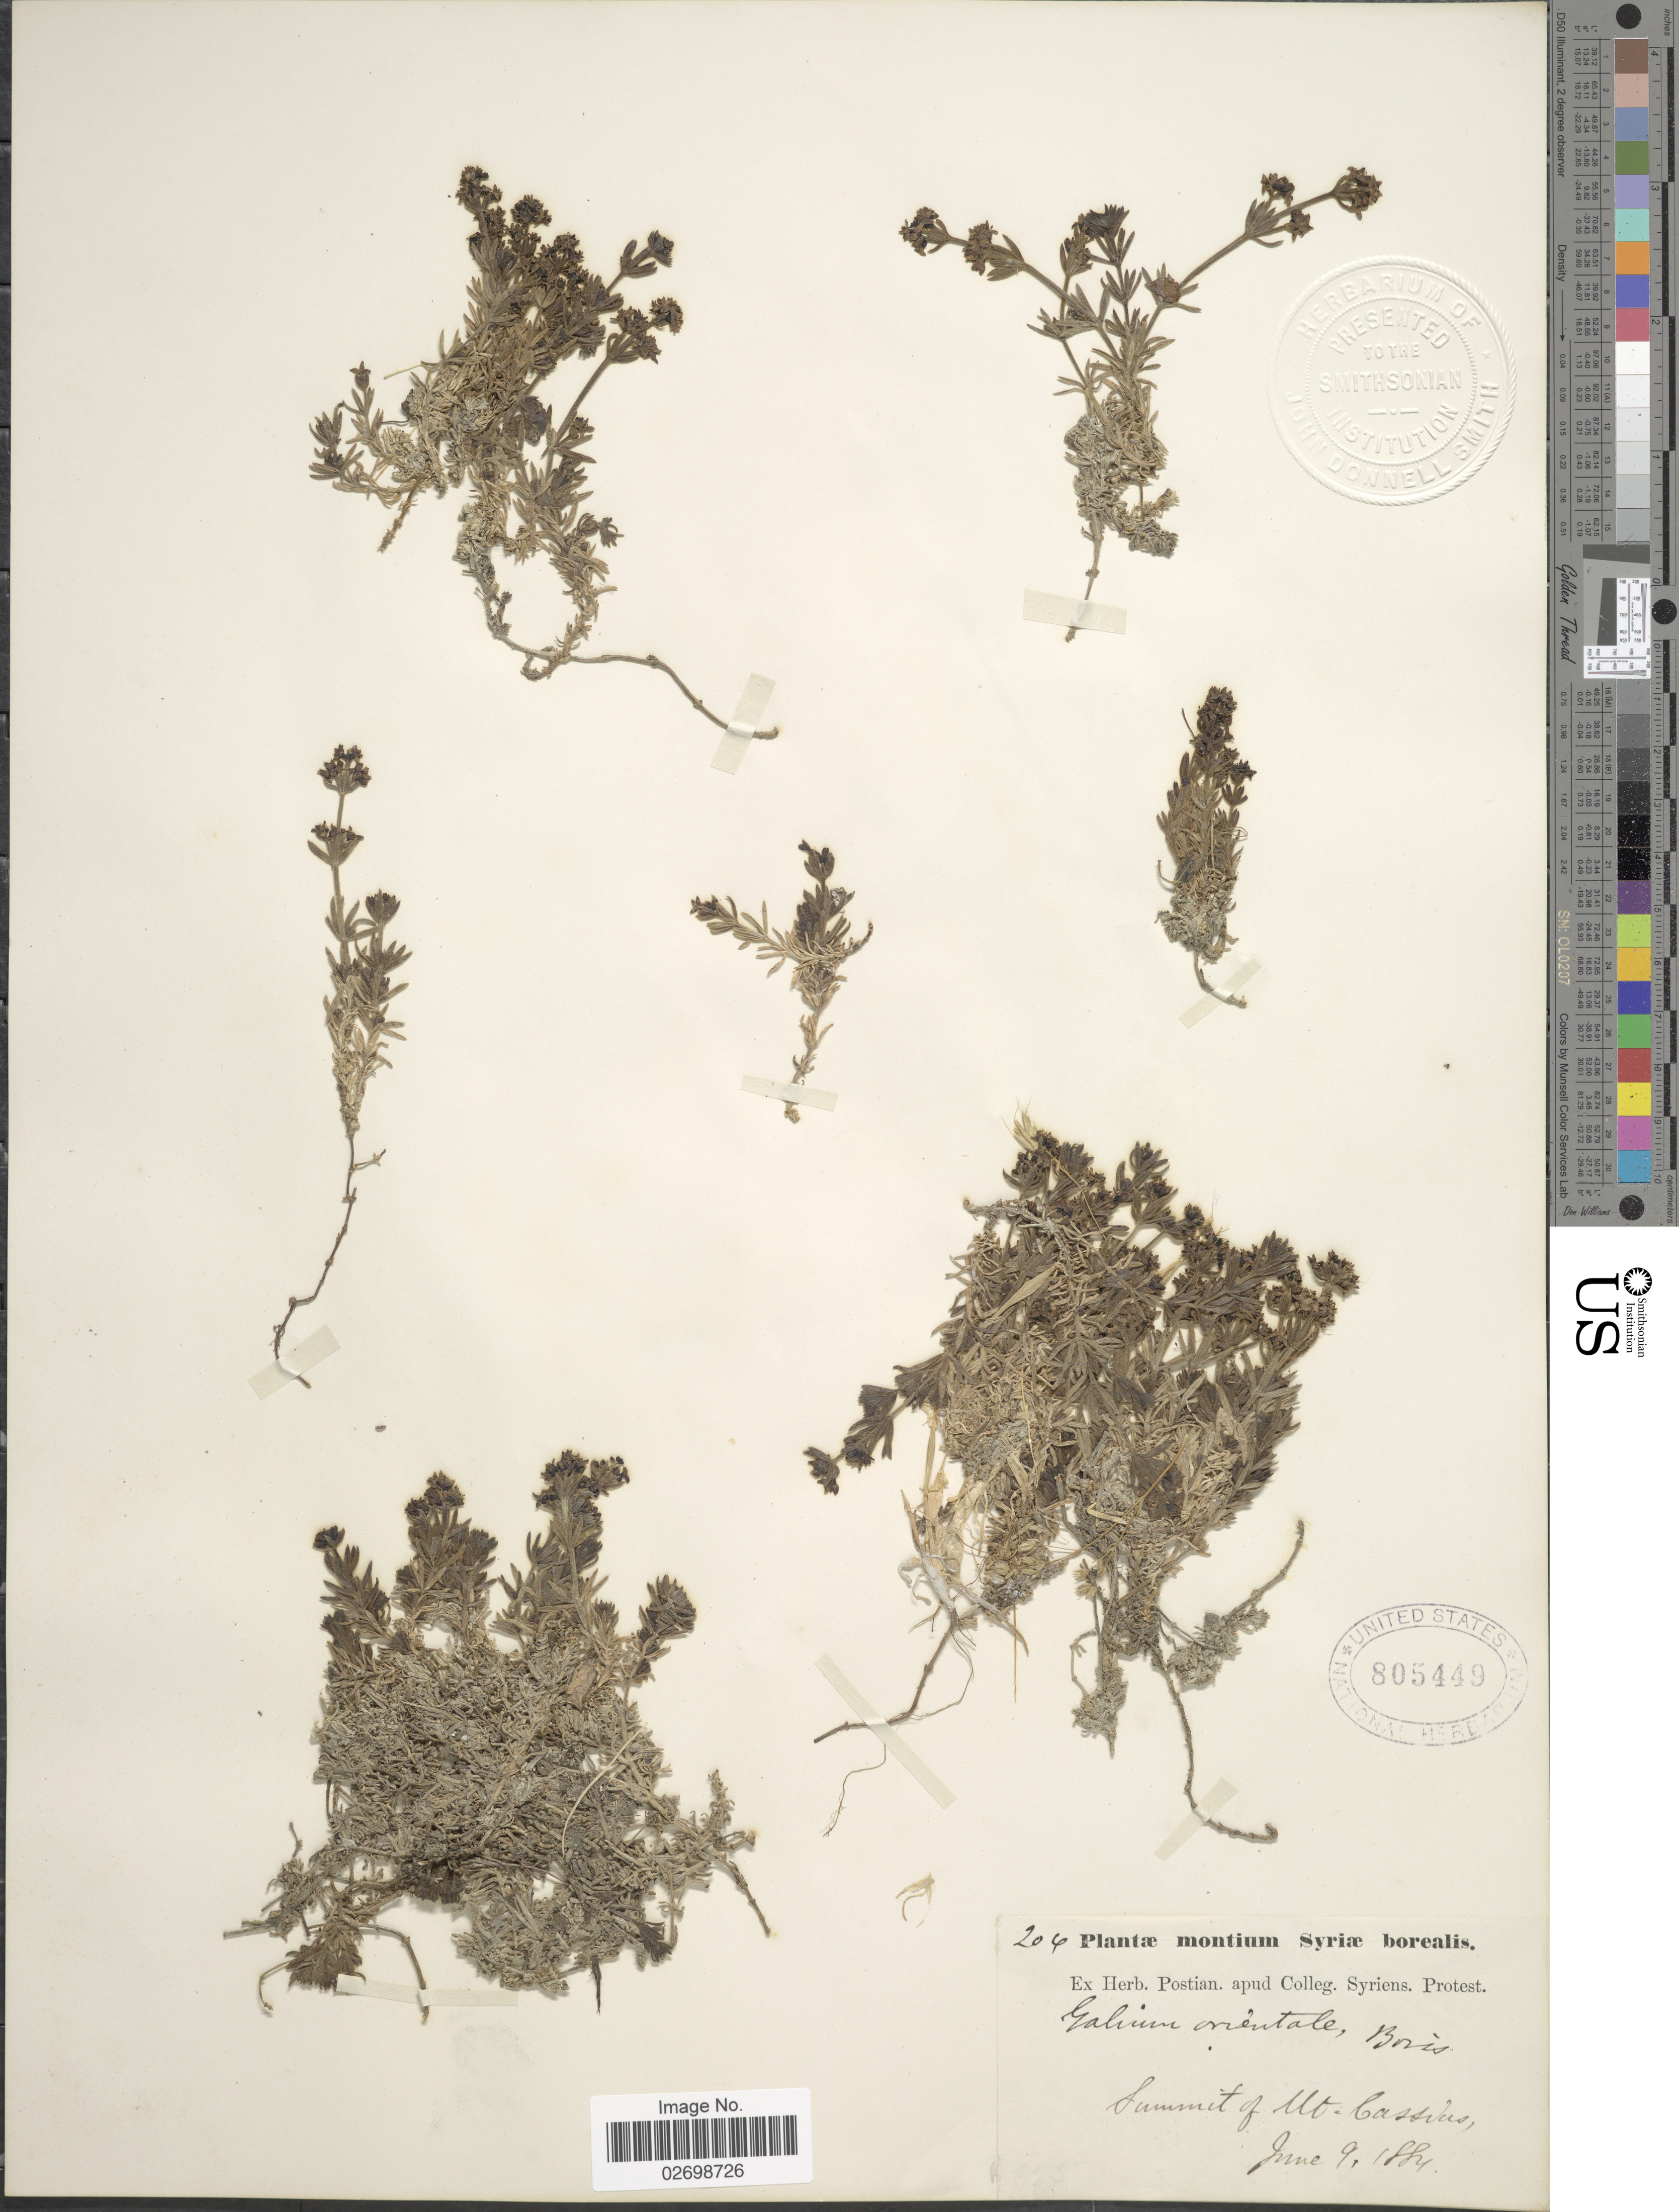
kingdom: Plantae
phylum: Tracheophyta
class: Magnoliopsida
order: Gentianales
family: Rubiaceae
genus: Galium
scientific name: Galium orientale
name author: Boiss.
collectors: ex herb. Postian. apud Colleg. Syriens. Protest. USE "Fannie P. A. Shepard" (10308853) AS PRIMARY COLLECTOR INSTEAD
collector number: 204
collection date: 1884-06-09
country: Syria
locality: Syriae borealis, Summit of Mt. Cassius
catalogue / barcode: US 805449